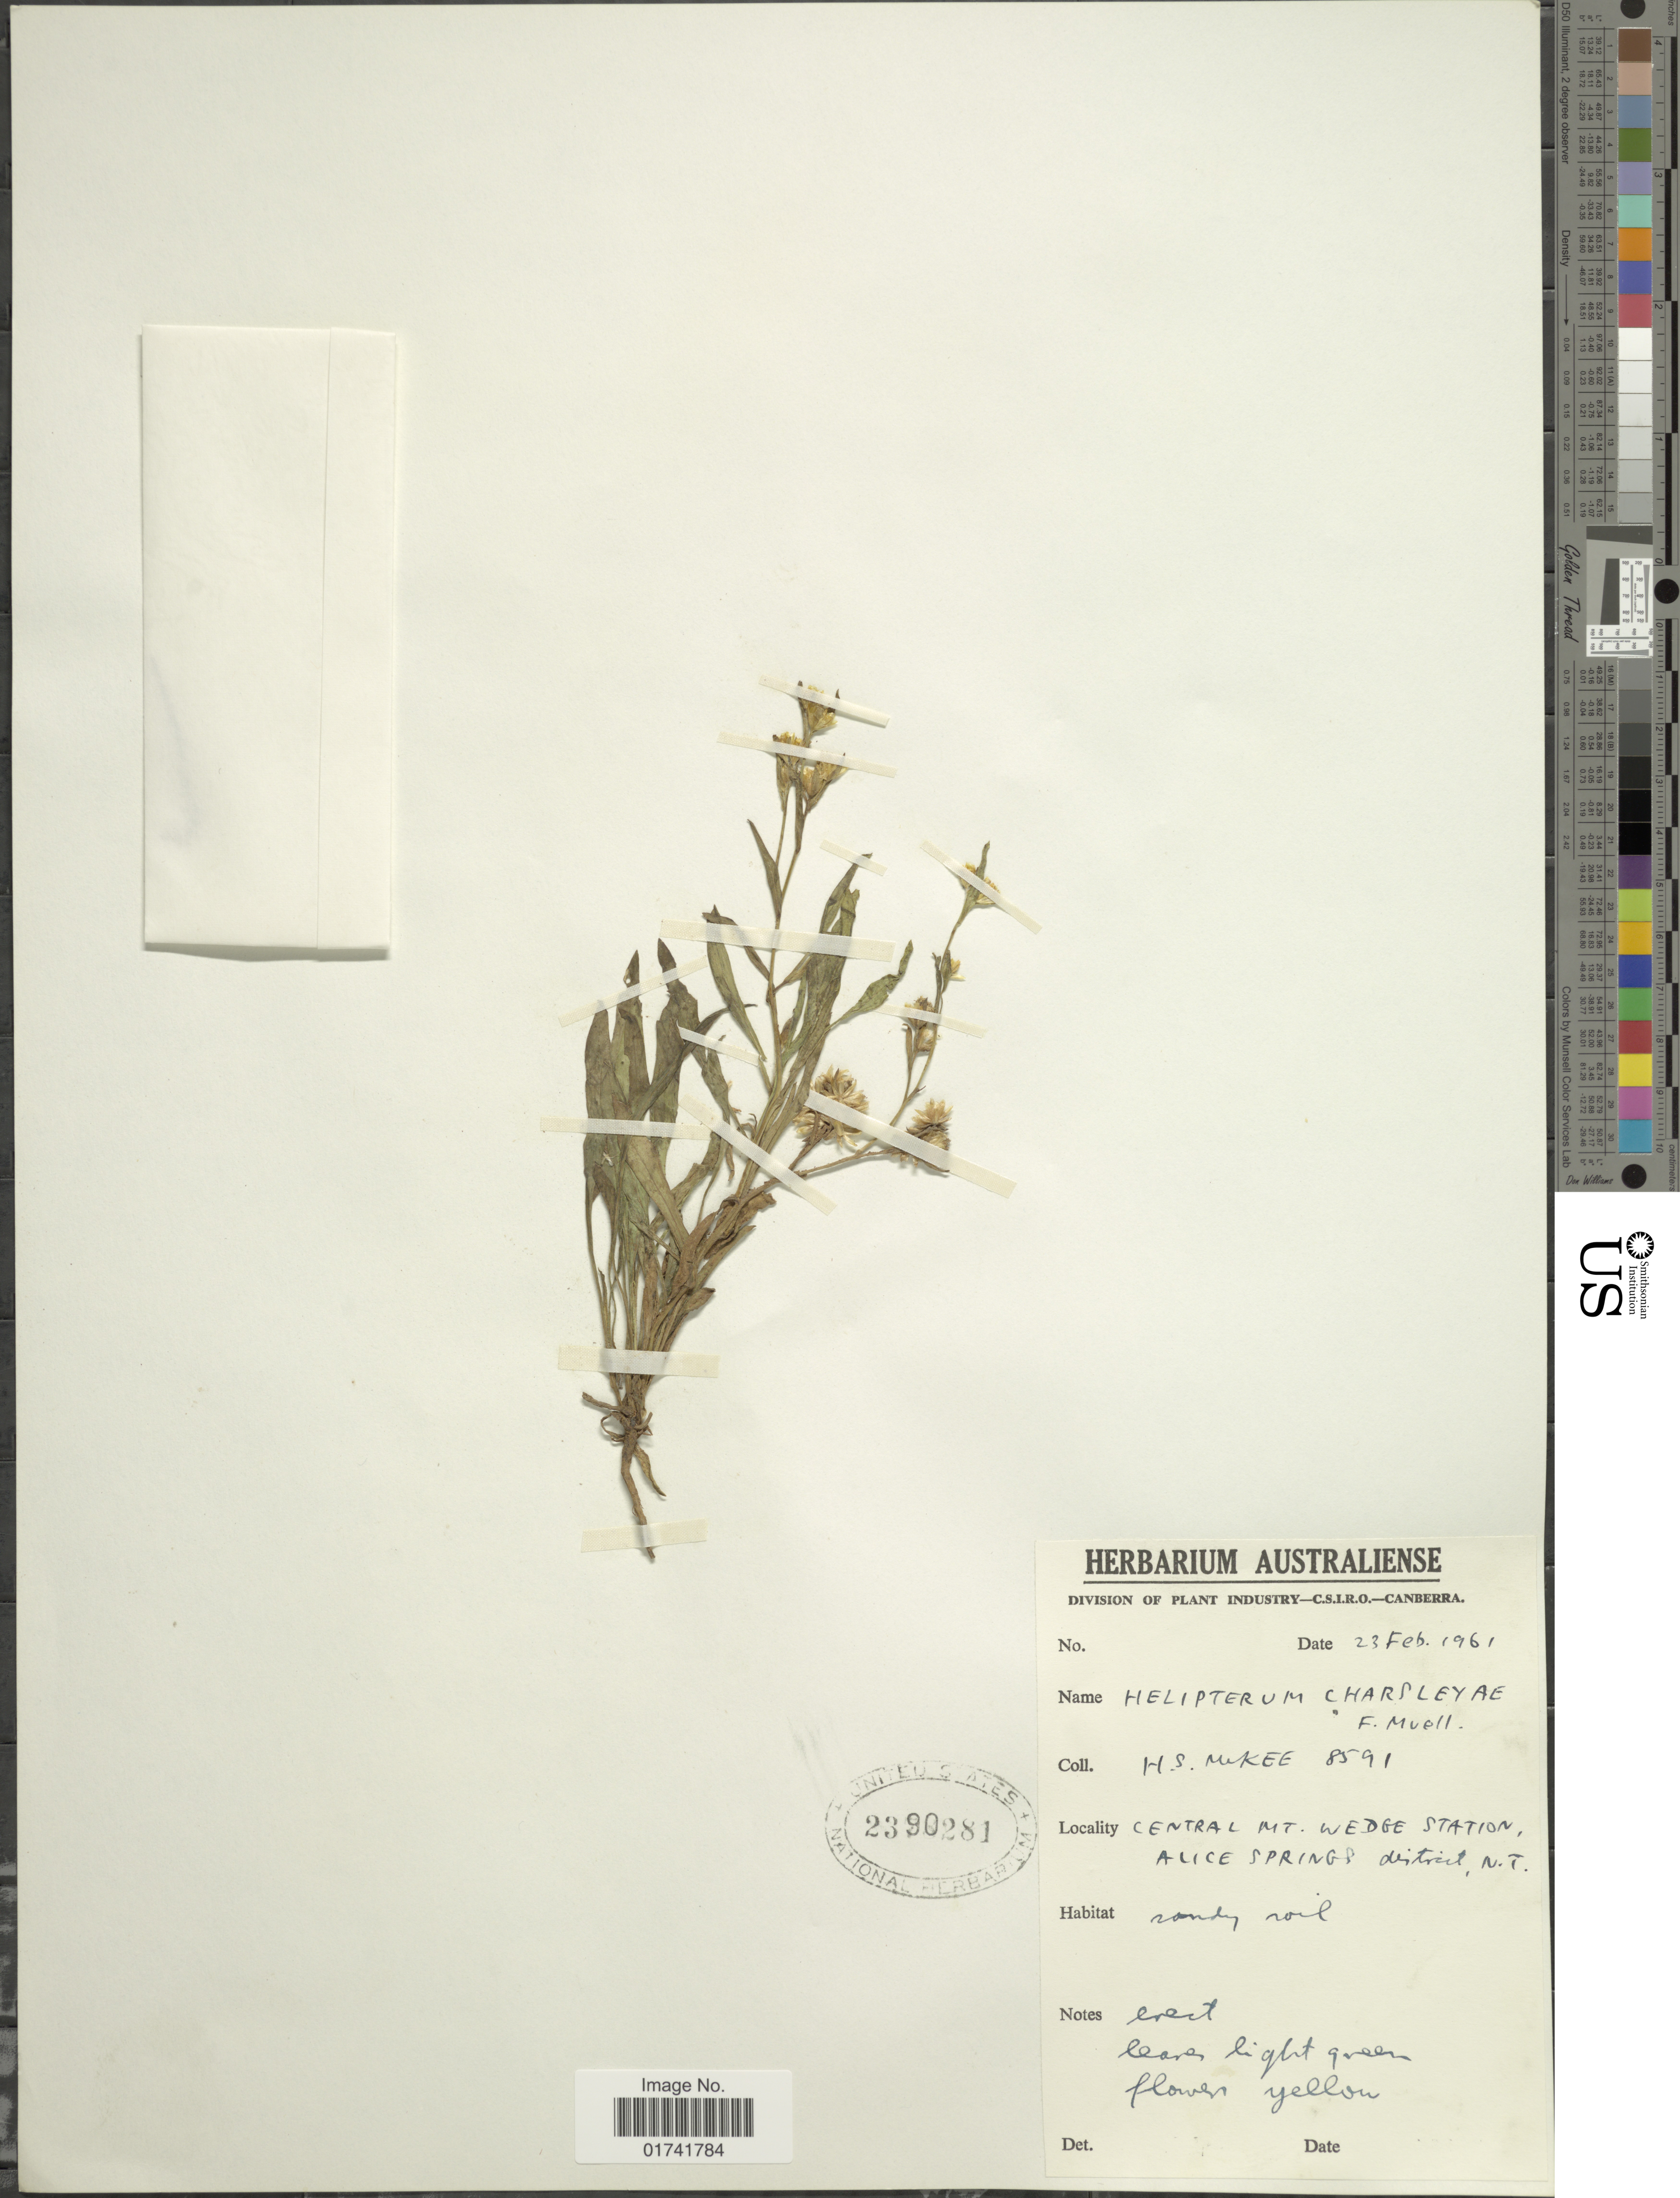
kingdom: Plantae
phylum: Tracheophyta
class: Magnoliopsida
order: Asterales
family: Asteraceae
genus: Rhodanthe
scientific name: Rhodanthe charsleyae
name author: (F. Muell.) Paul G. Wilson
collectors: H. S. McKee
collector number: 8591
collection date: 1961-02-23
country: Australia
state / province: Australian Capital Territory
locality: Central Mt. Wedge Station, Alice Springs district, N.T.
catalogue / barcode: US 2390281